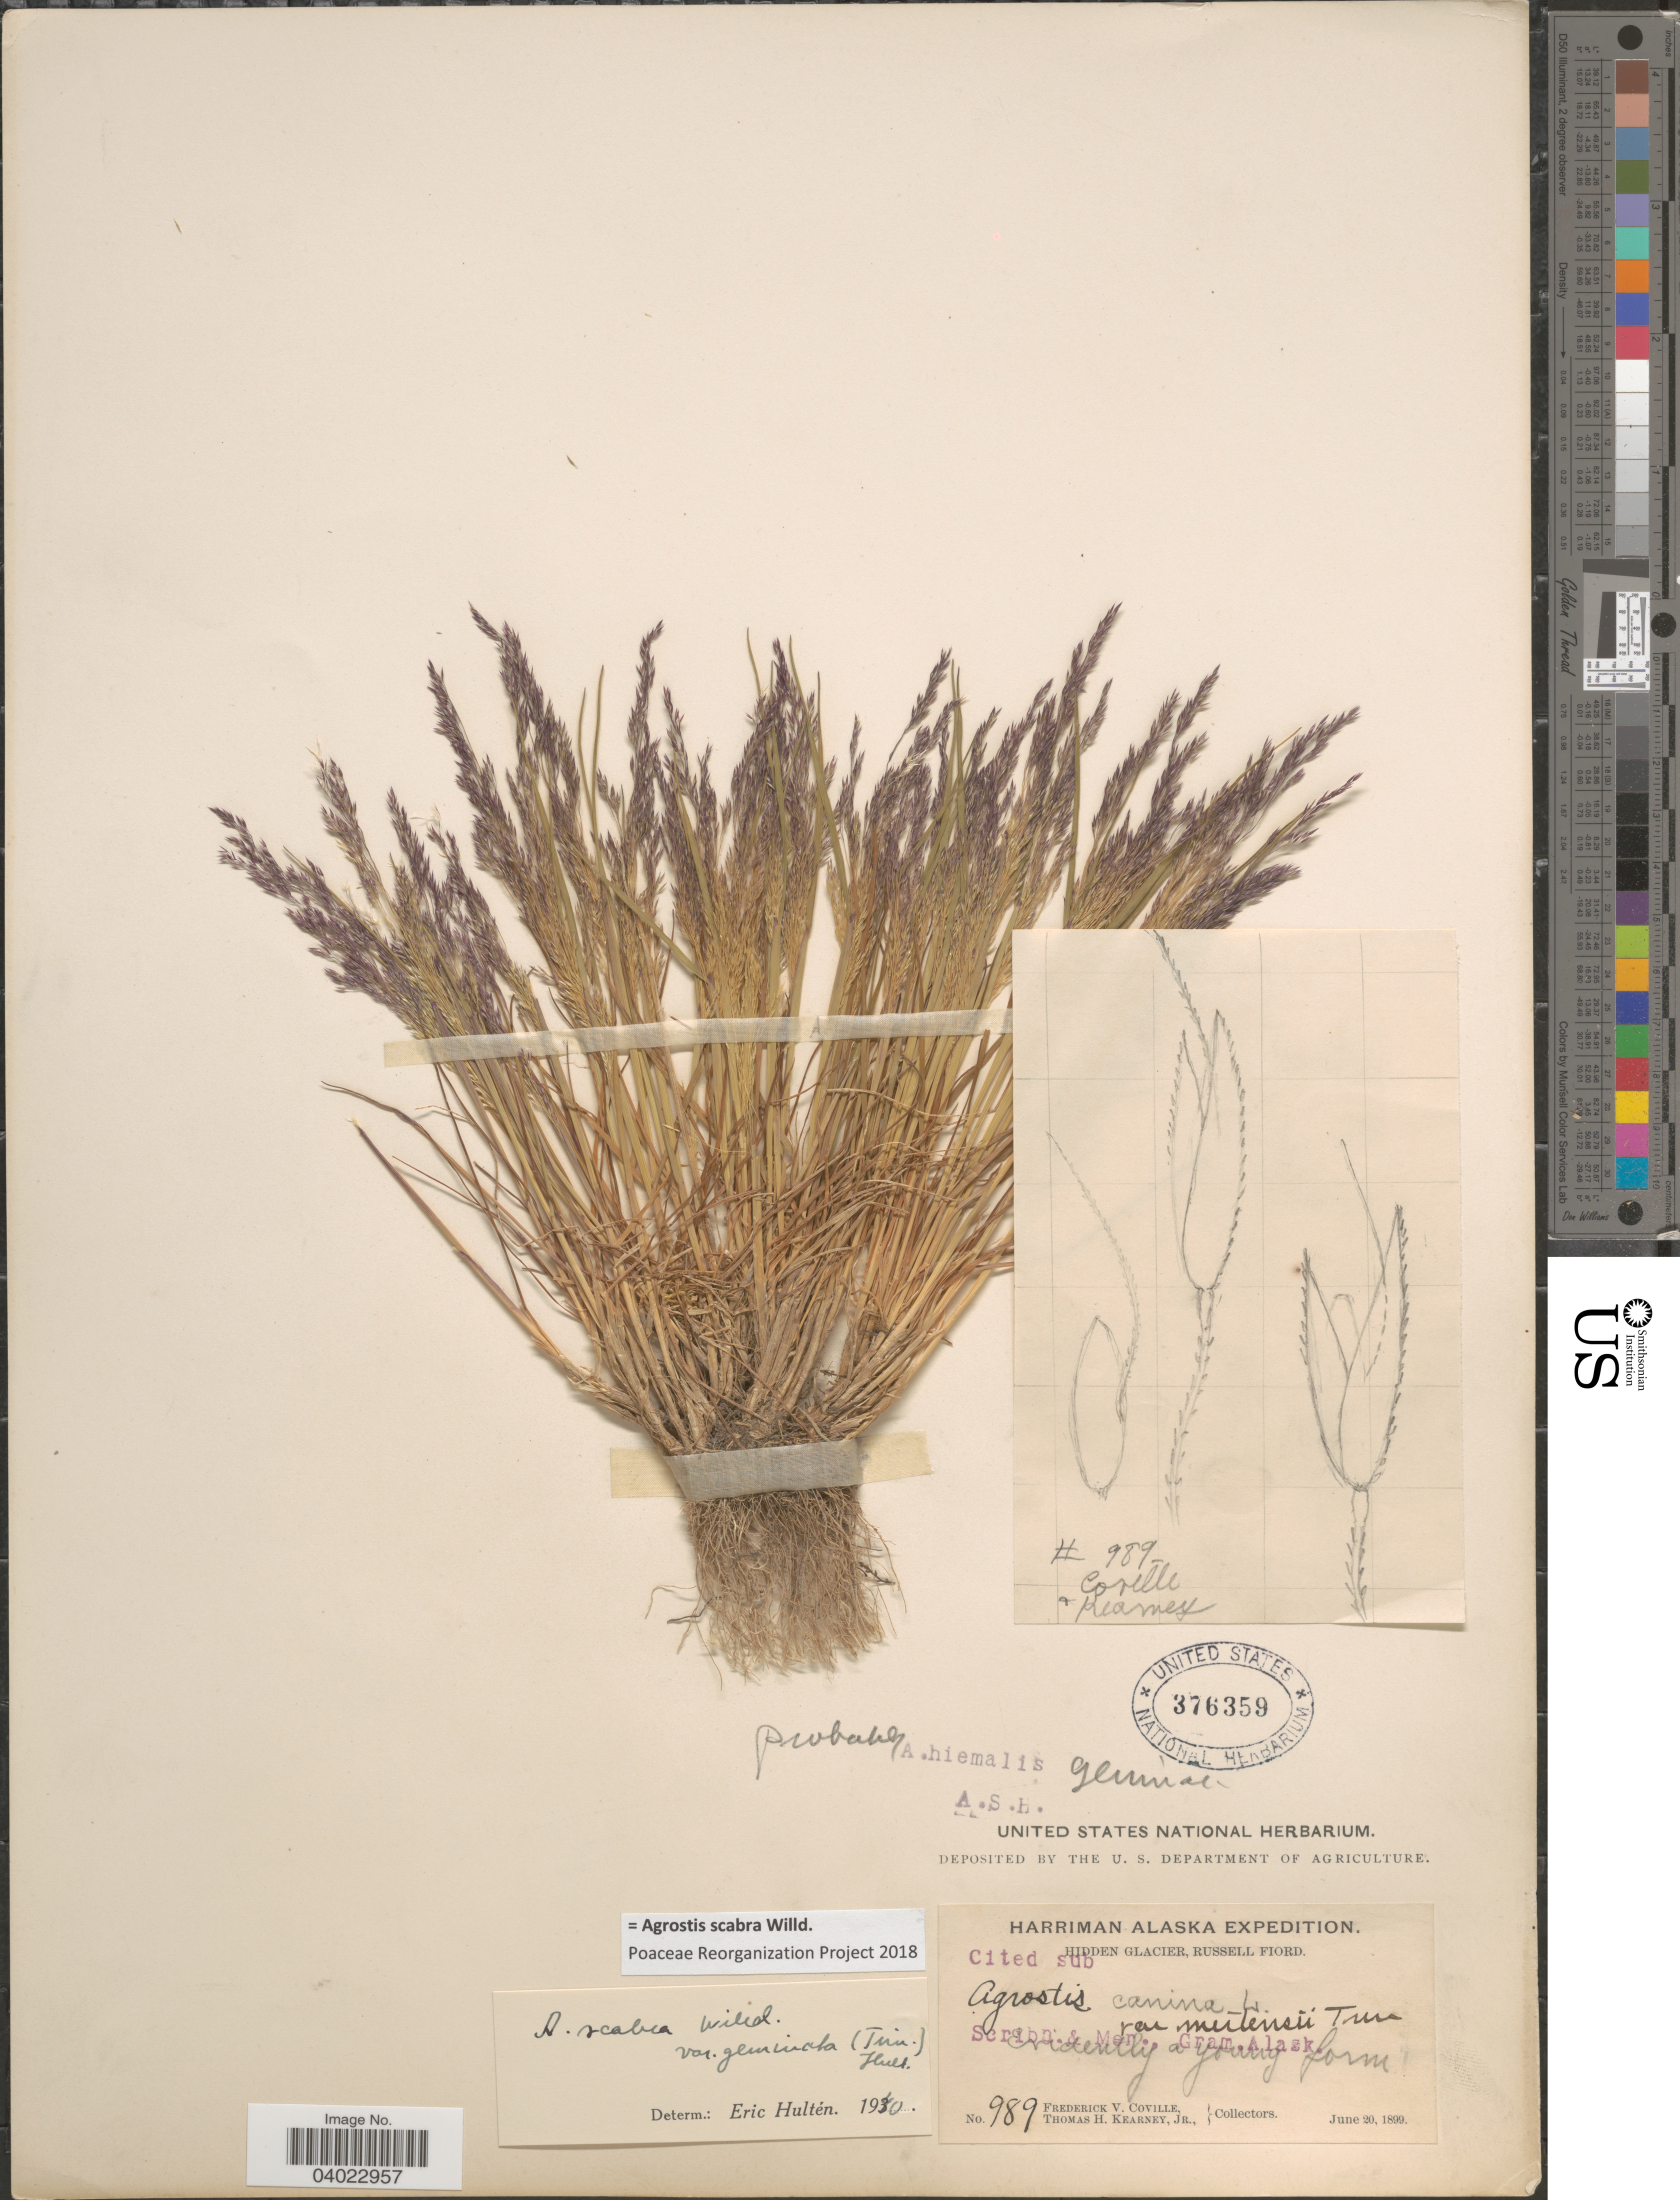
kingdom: Plantae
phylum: Tracheophyta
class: Liliopsida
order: Poales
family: Poaceae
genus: Agrostis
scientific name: Agrostis scabra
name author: Willd.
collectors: F. V. Coville & T. H. Kearney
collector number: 989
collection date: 1899-06-20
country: United States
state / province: Alaska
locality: Hidden Glacier, Russell Fiord.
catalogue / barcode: US 376359